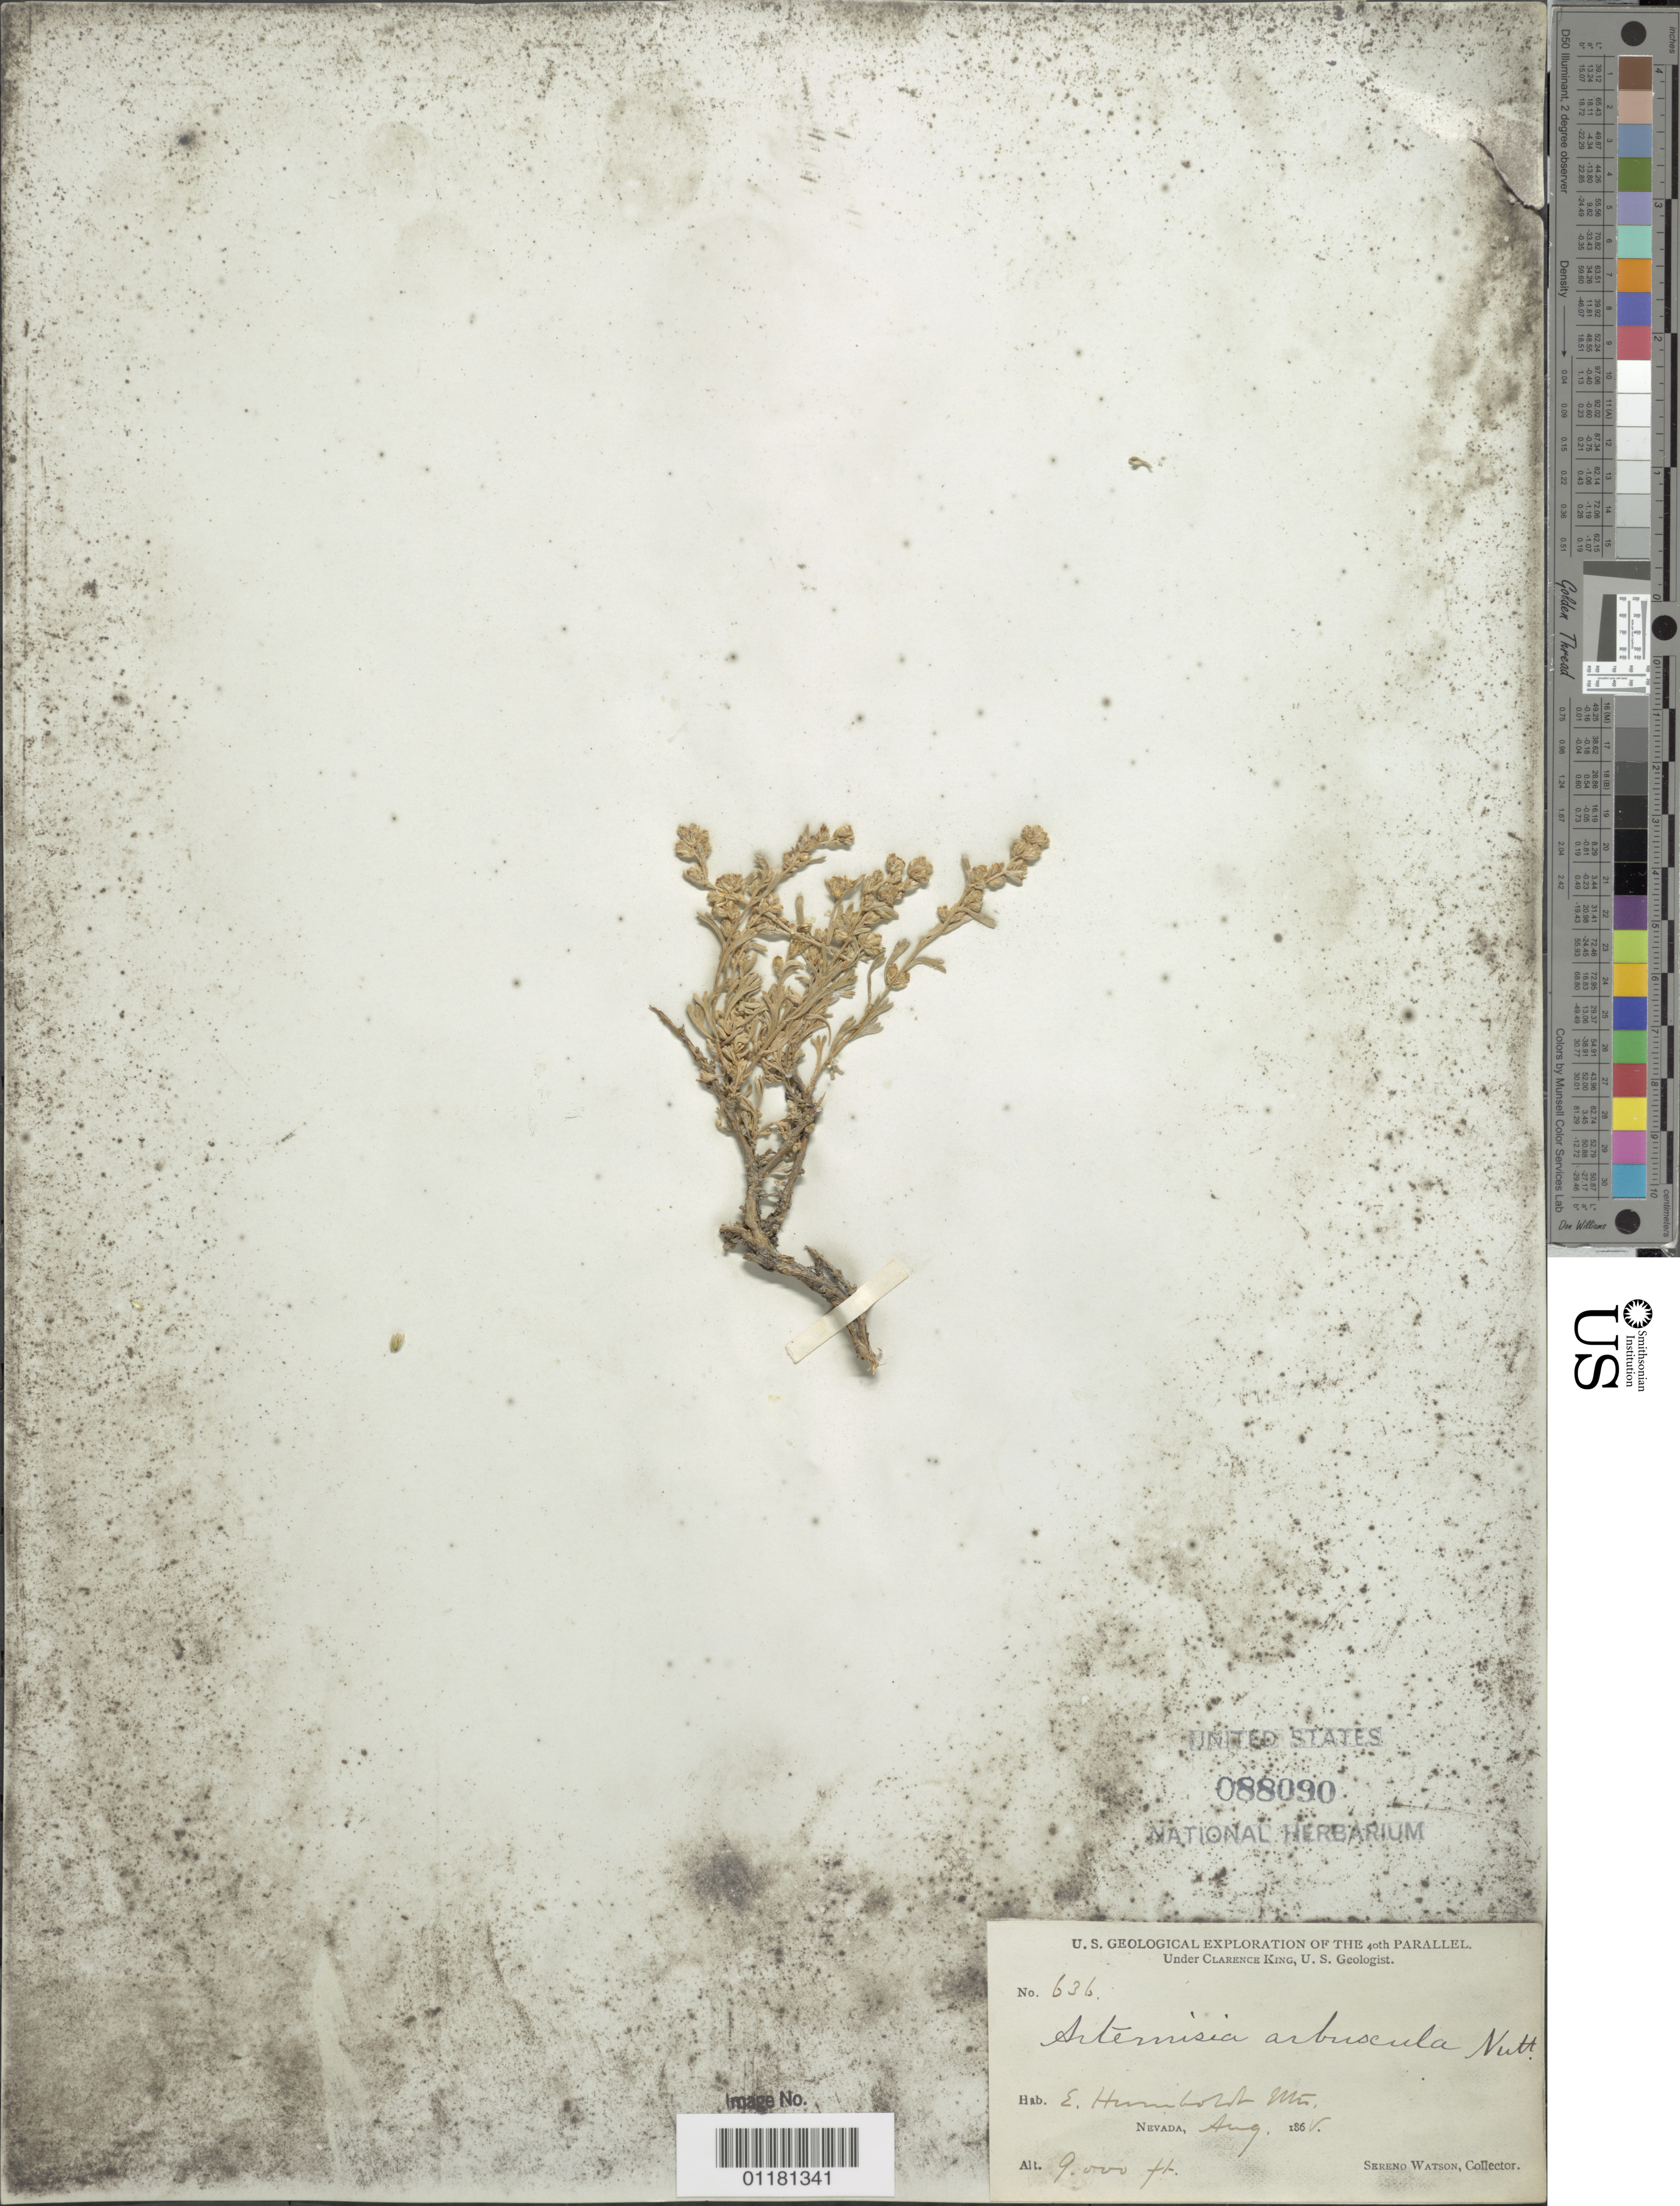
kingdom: Plantae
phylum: Tracheophyta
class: Magnoliopsida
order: Asterales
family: Asteraceae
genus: Artemisia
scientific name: Artemisia arbuscula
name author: Nutt.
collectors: S. Watson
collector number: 636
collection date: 1868-08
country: United States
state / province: Nevada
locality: E. Humboldt Mts.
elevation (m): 2743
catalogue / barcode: US 88090